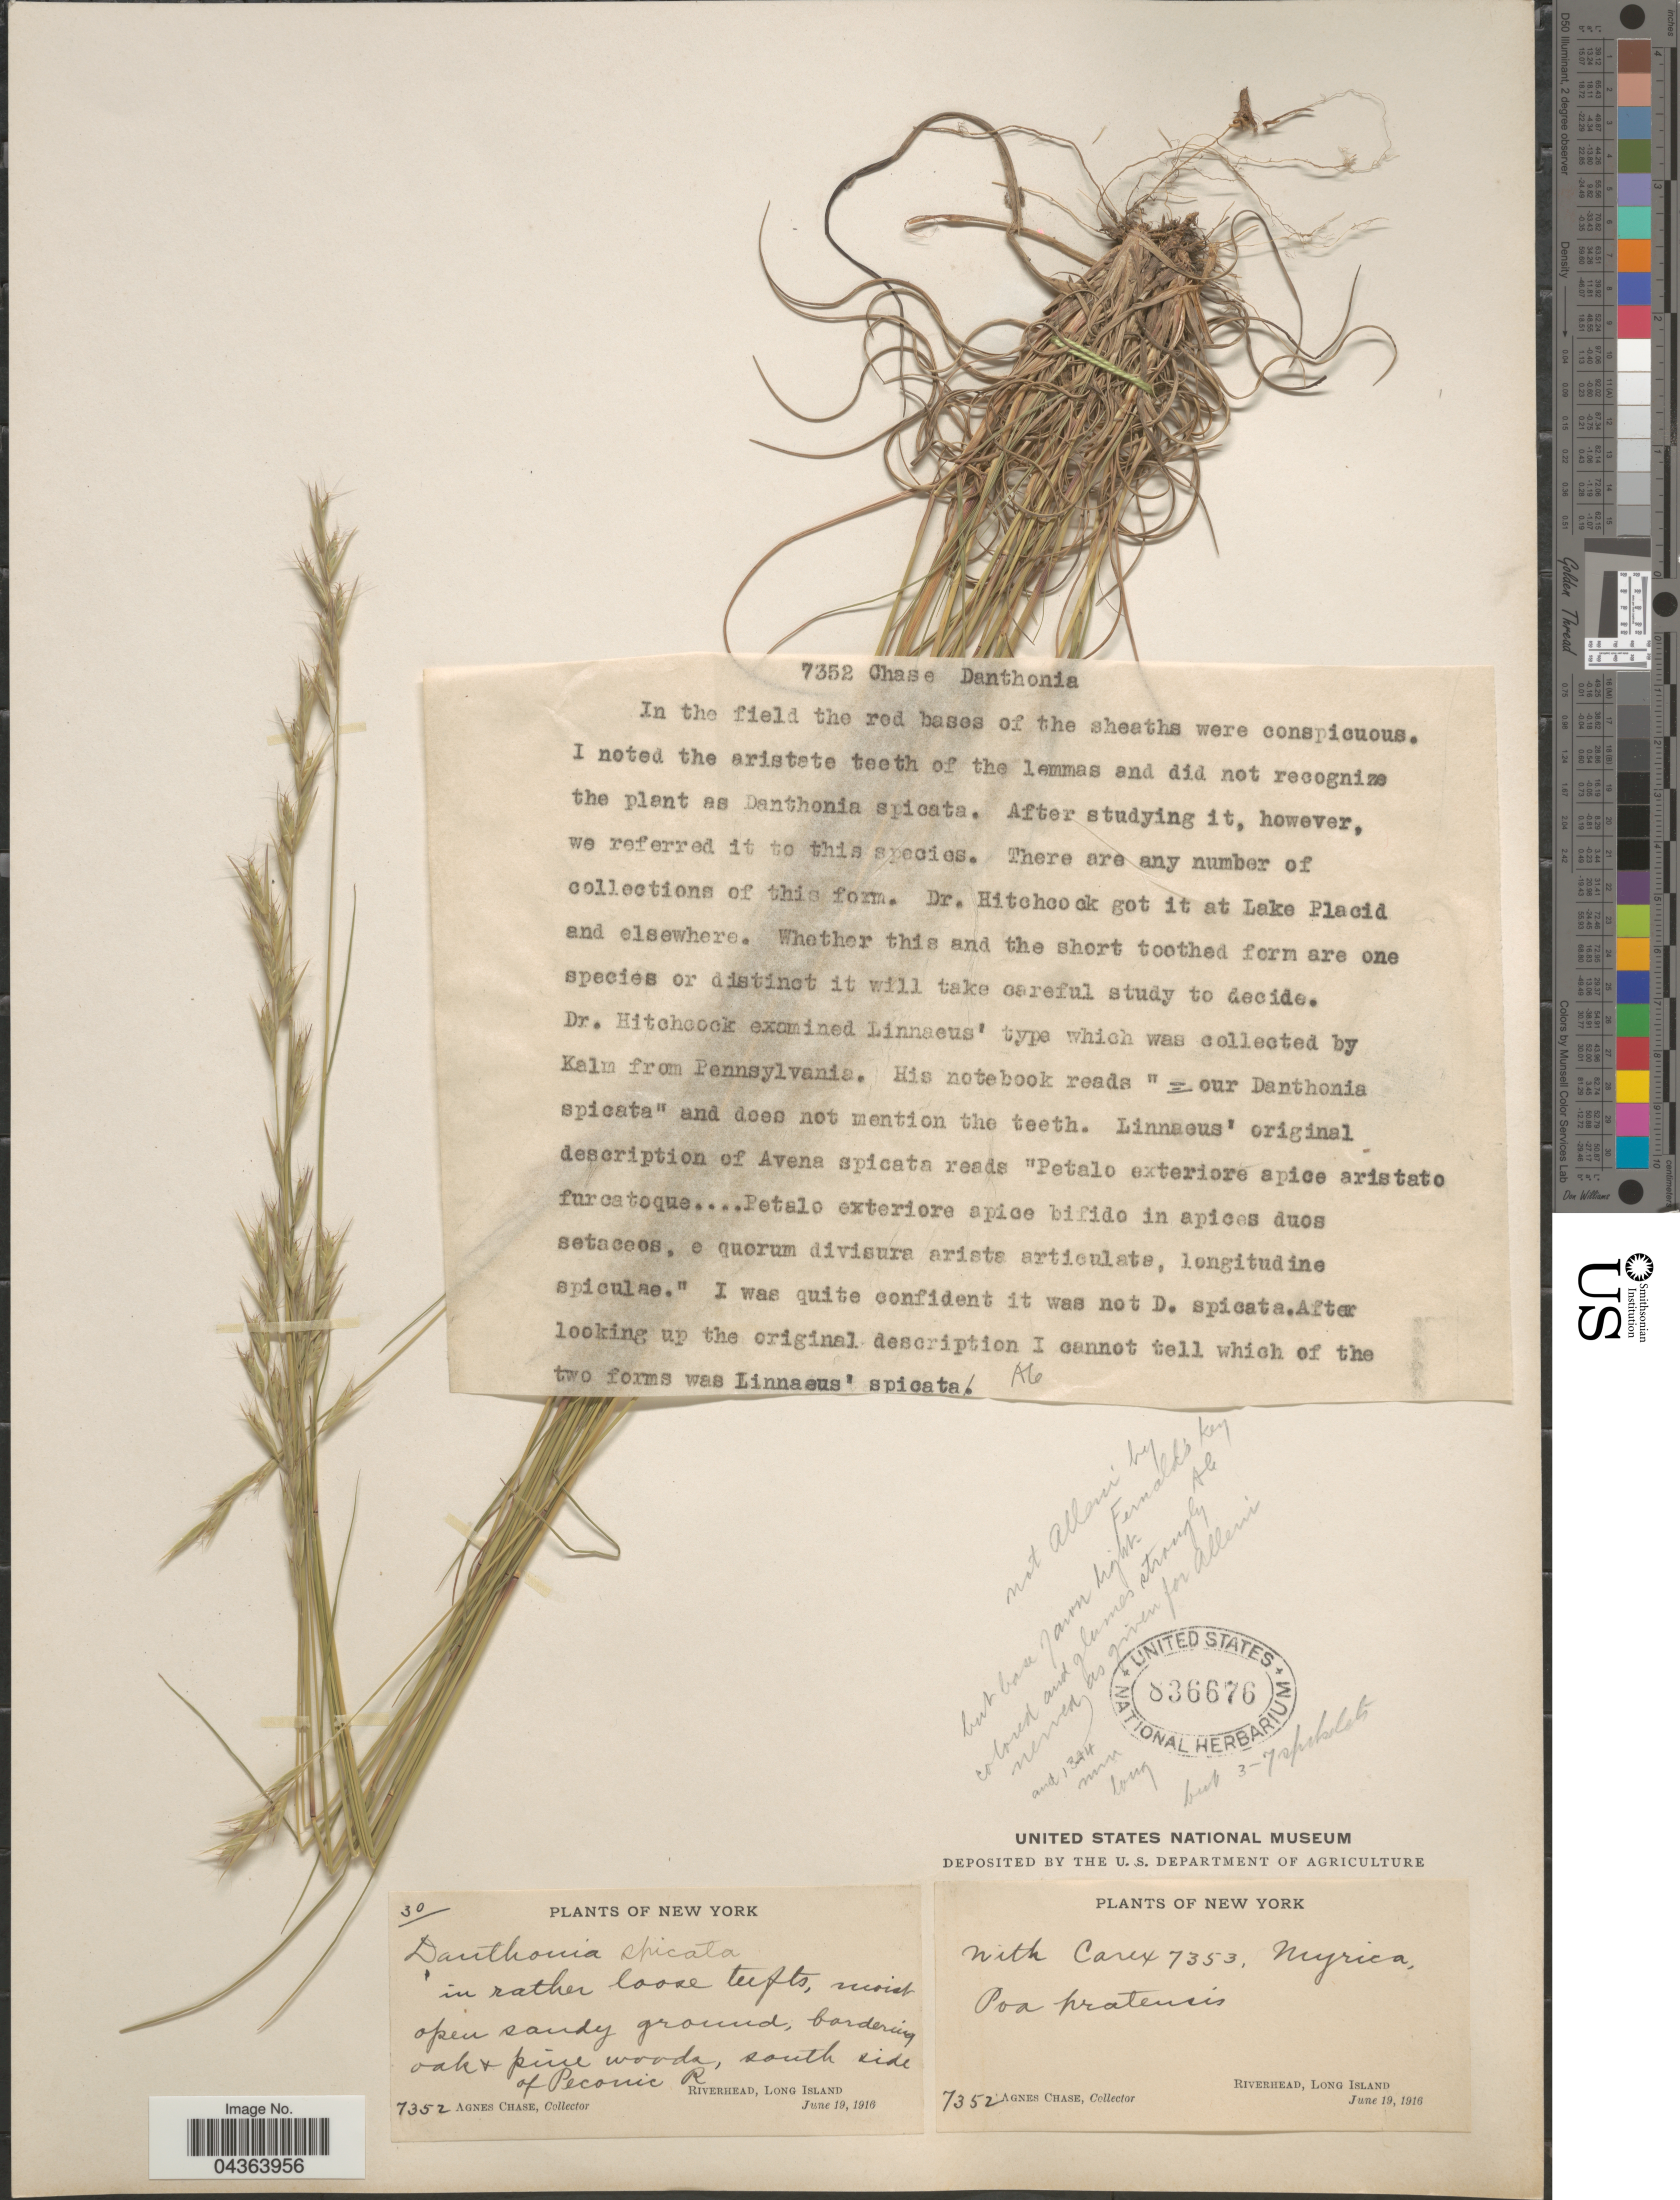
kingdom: Plantae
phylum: Tracheophyta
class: Liliopsida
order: Poales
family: Poaceae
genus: Danthonia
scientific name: Danthonia spicata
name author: (L.) P. Beauv. ex Roem. & Schult.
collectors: A. Chase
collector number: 7352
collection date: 1916-06-19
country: United States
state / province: New York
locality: South side of Peconic R. Riverhead, Long Island.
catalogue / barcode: US 836676